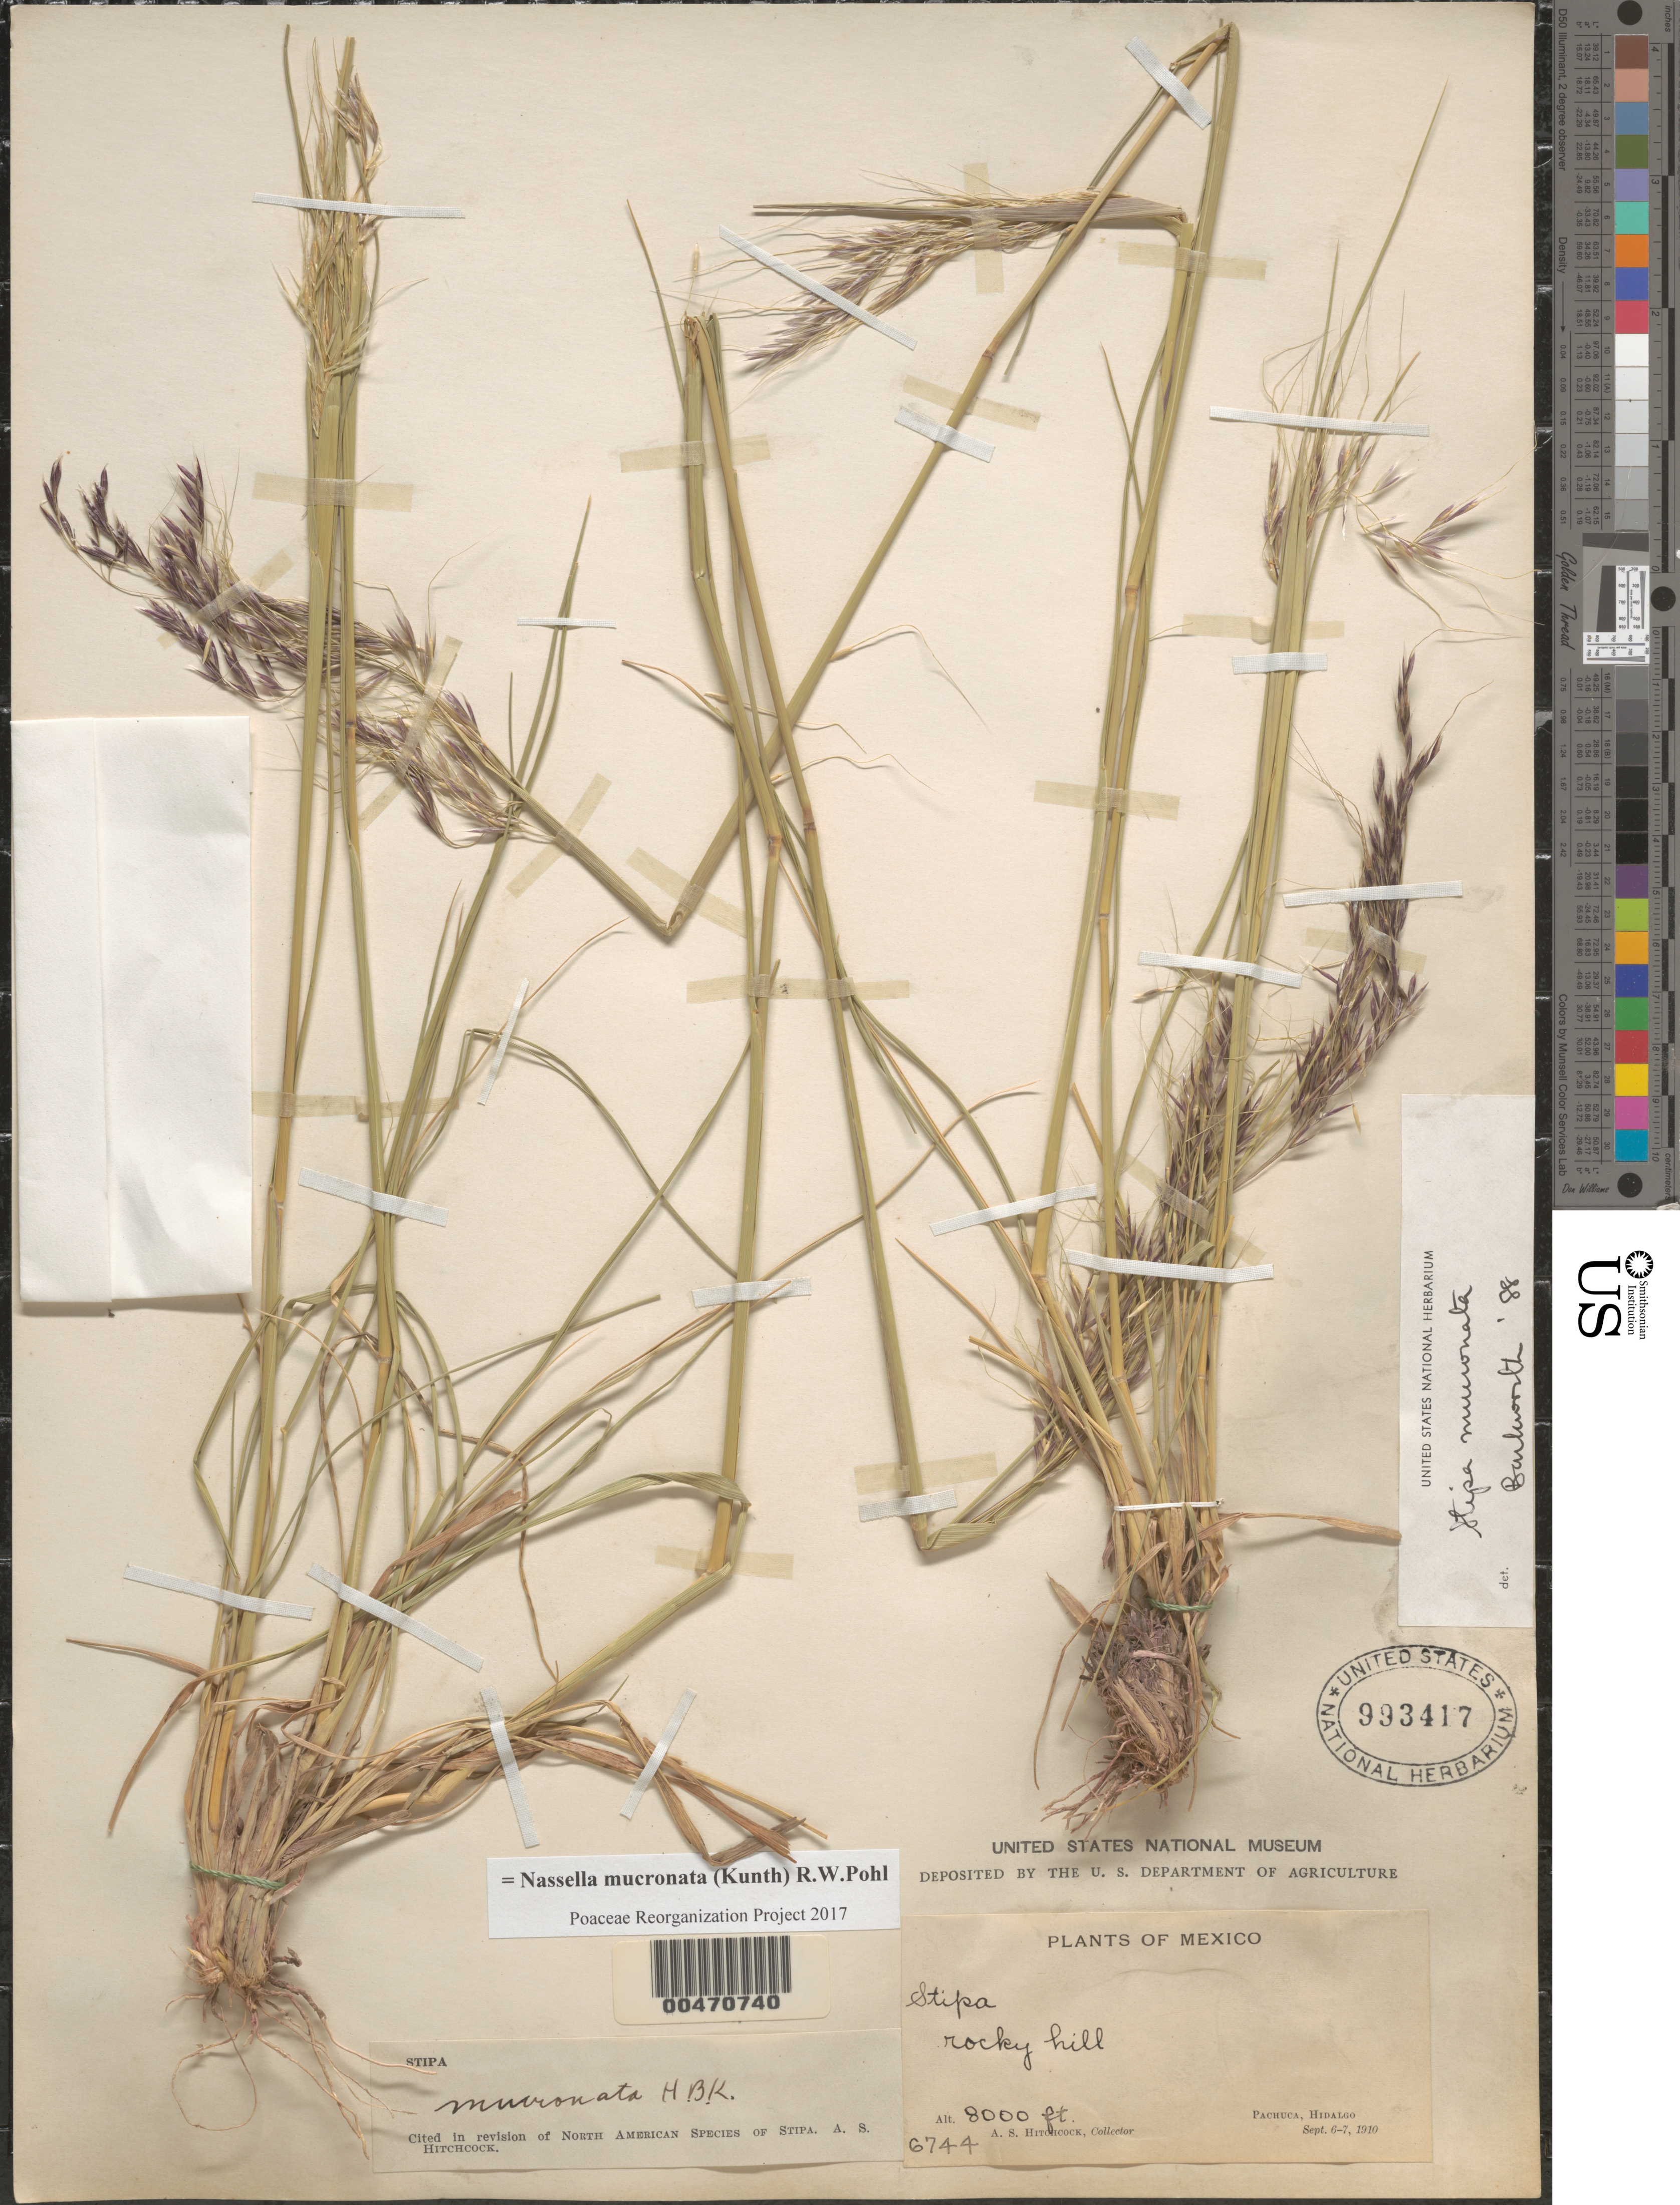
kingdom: Plantae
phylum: Tracheophyta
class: Liliopsida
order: Poales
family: Poaceae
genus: Nassella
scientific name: Nassella mucronata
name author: (Kunth) R.W. Pohl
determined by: Poaceae Reorganization Project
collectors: A. S. Hitchcock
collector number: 6744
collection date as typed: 6 Sep 1910 to 7 Sep 1910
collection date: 1910-09-06/1910-09-07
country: Mexico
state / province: Hidalgo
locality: Pachuca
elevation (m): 2438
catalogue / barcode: US 993417